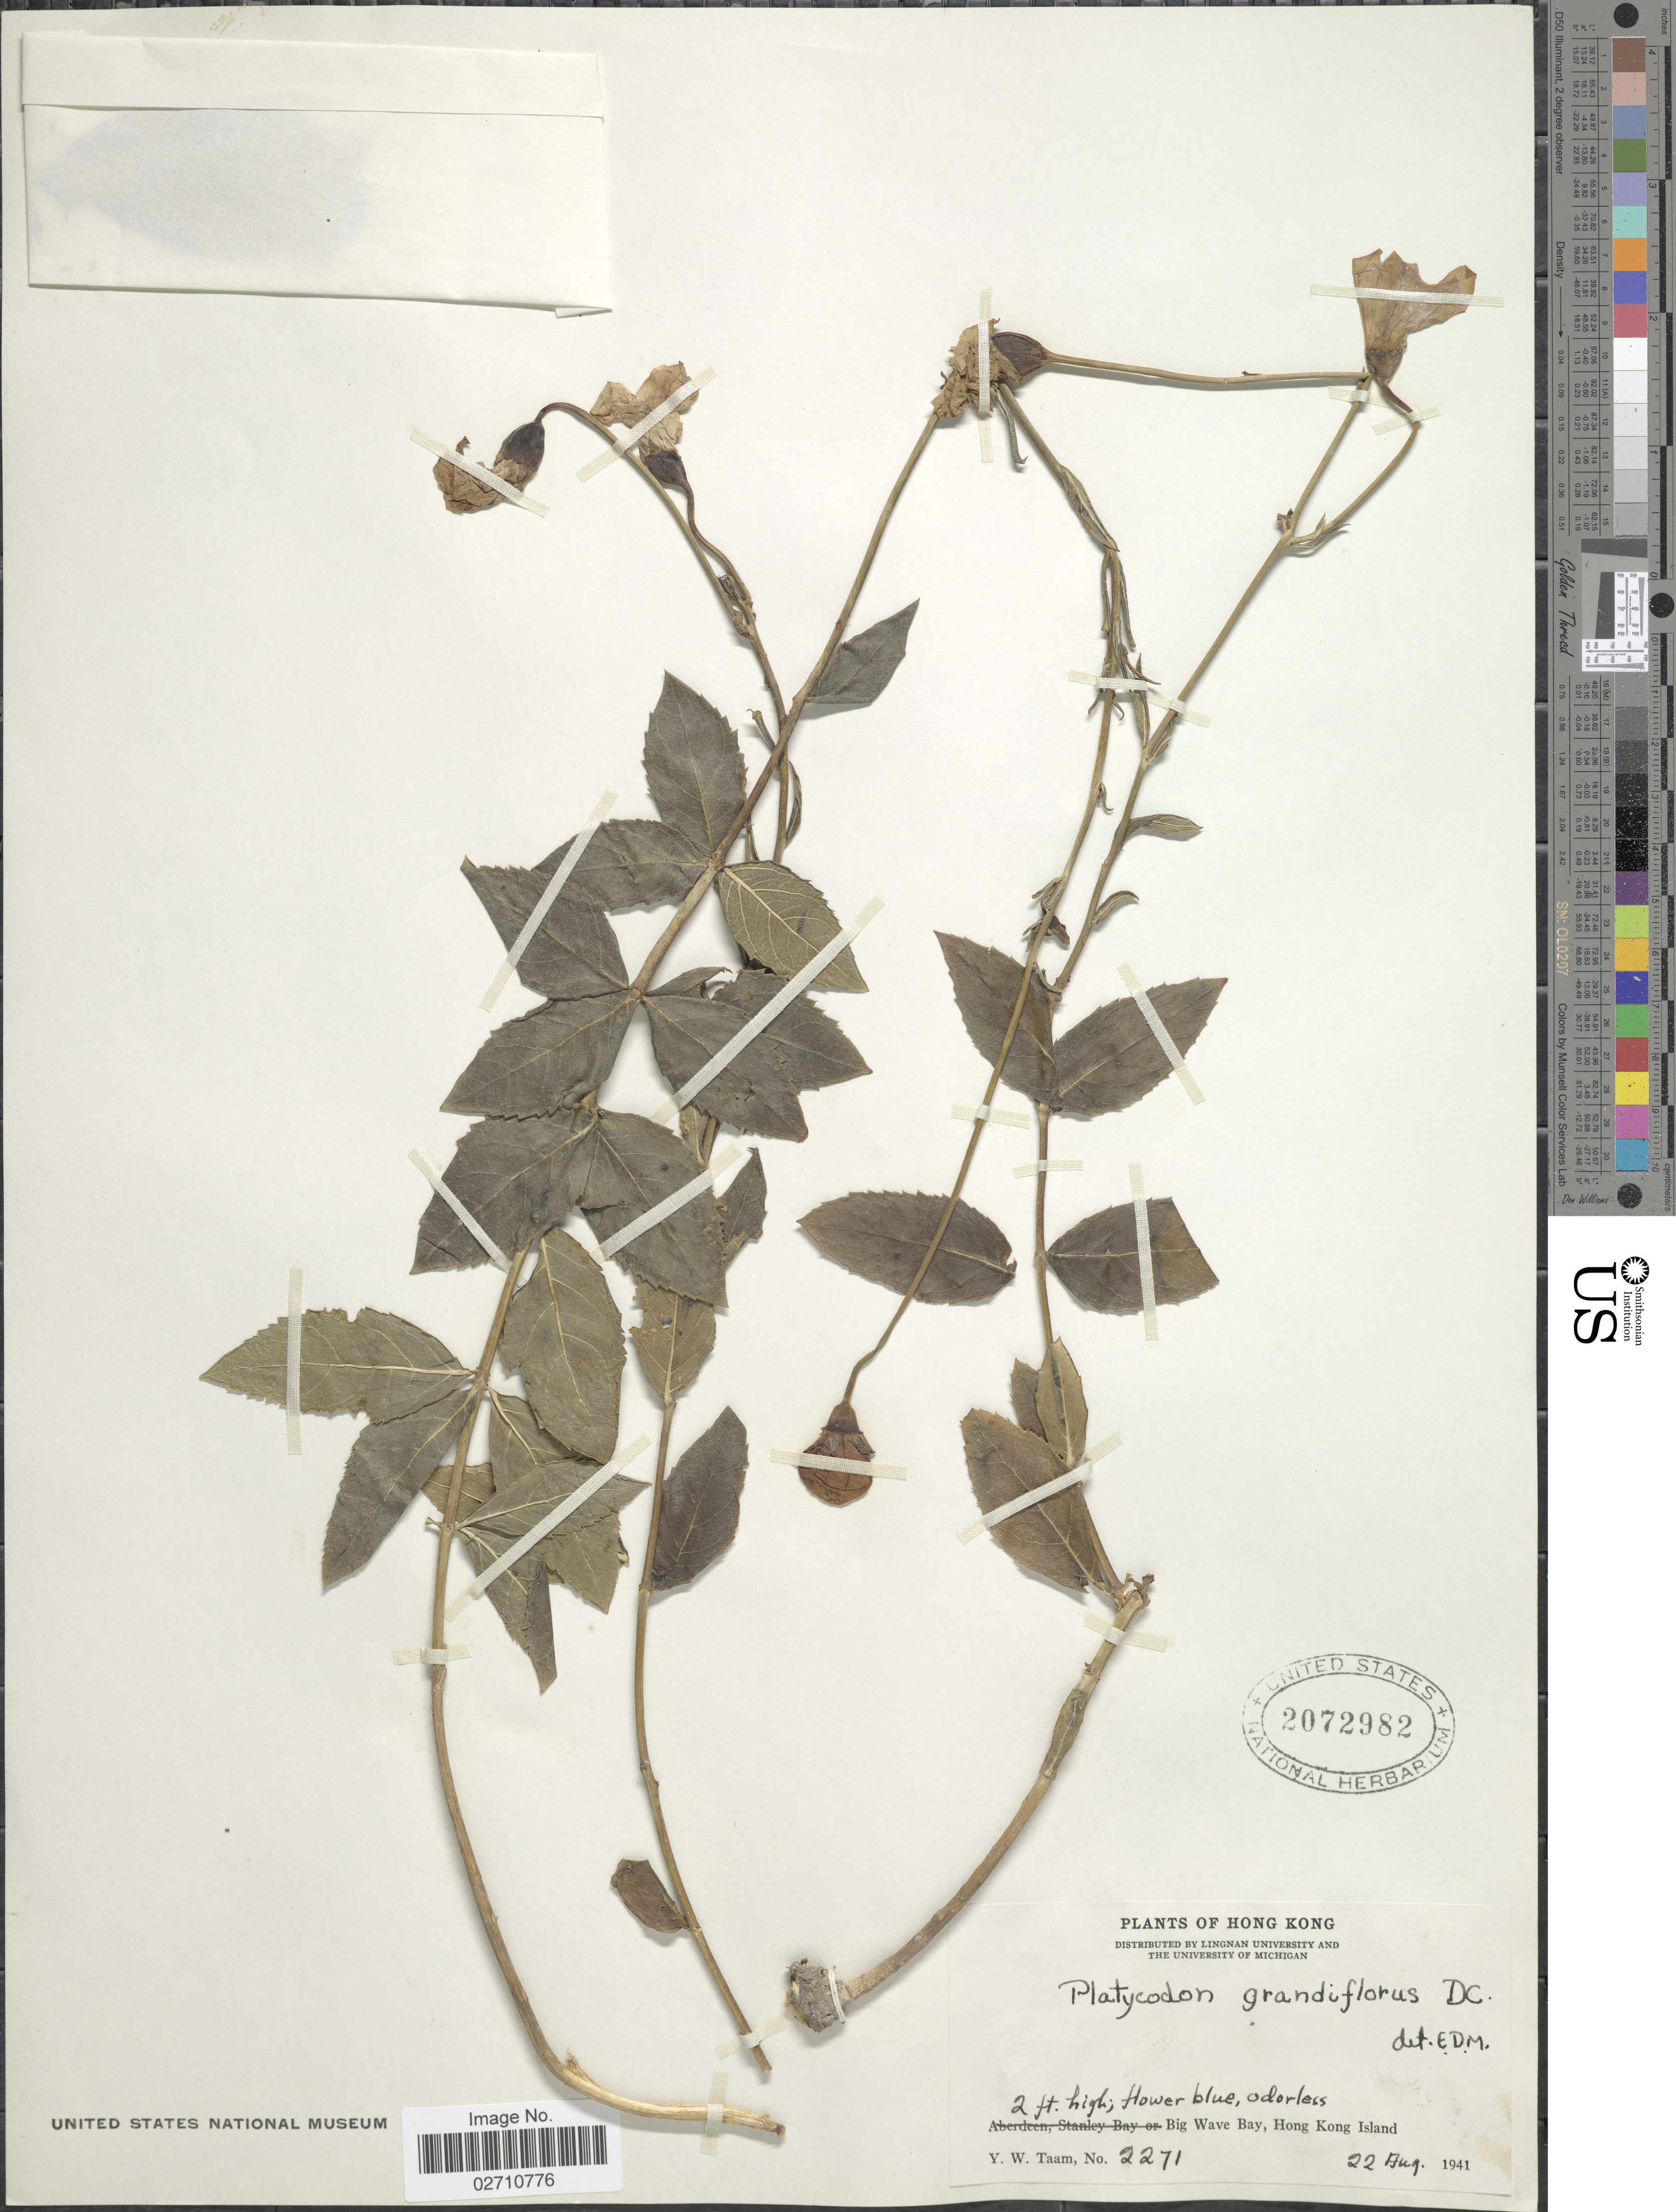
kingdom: Plantae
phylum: Tracheophyta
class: Magnoliopsida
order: Asterales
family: Campanulaceae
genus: Platycodon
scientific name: Platycodon grandiflorus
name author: (Jacq.) A. DC.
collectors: Y. W. Taam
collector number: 2271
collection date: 1941-08-22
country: China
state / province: Hong Kong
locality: Big Wave Bay, Hong Kong Island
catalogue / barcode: US 2072982